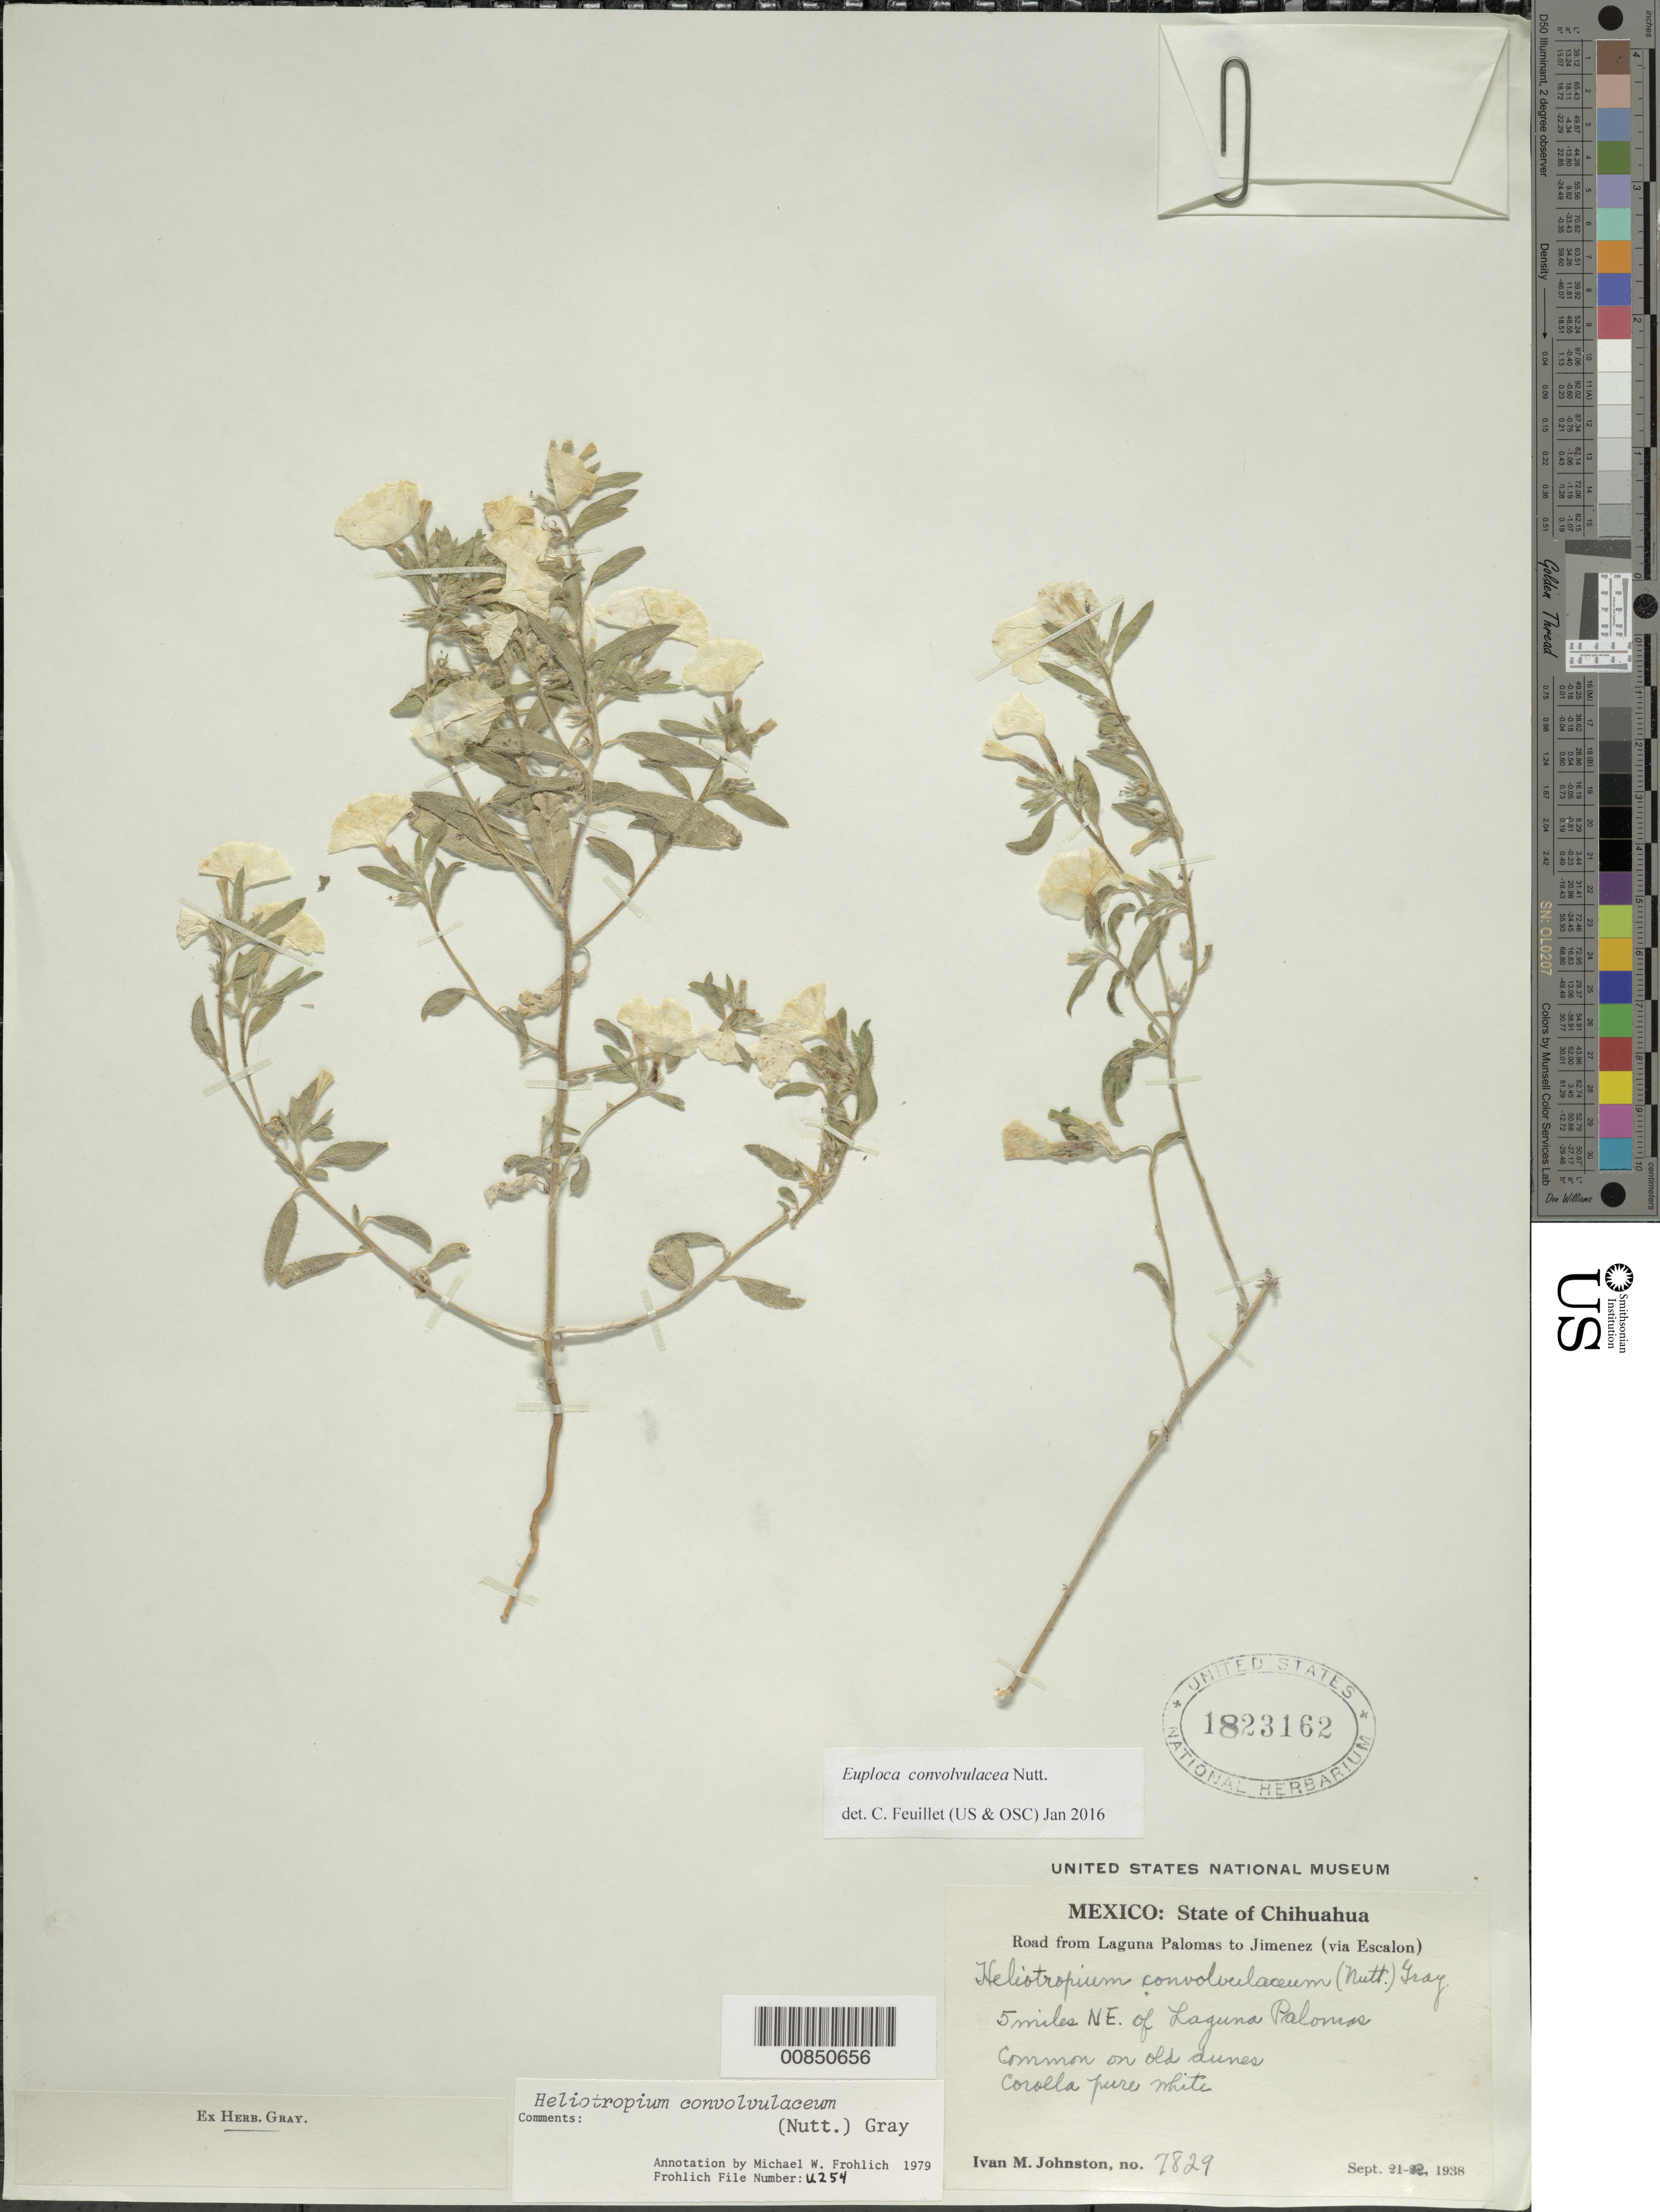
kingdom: Plantae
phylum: Tracheophyta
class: Magnoliopsida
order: Boraginales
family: Heliotropiaceae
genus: Euploca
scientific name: Euploca convolvulacea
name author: Nutt.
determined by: Feuillet, C.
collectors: I.M. Johnston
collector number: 7829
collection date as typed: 21 Sep 1938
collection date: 1938-09-21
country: Mexico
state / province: Chihuahua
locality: Road from Laguna Palomas to Jiménez (via Escalon). 5 miles NE of Laguna Palomas.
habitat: Common on old dunes.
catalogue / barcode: US 1823162